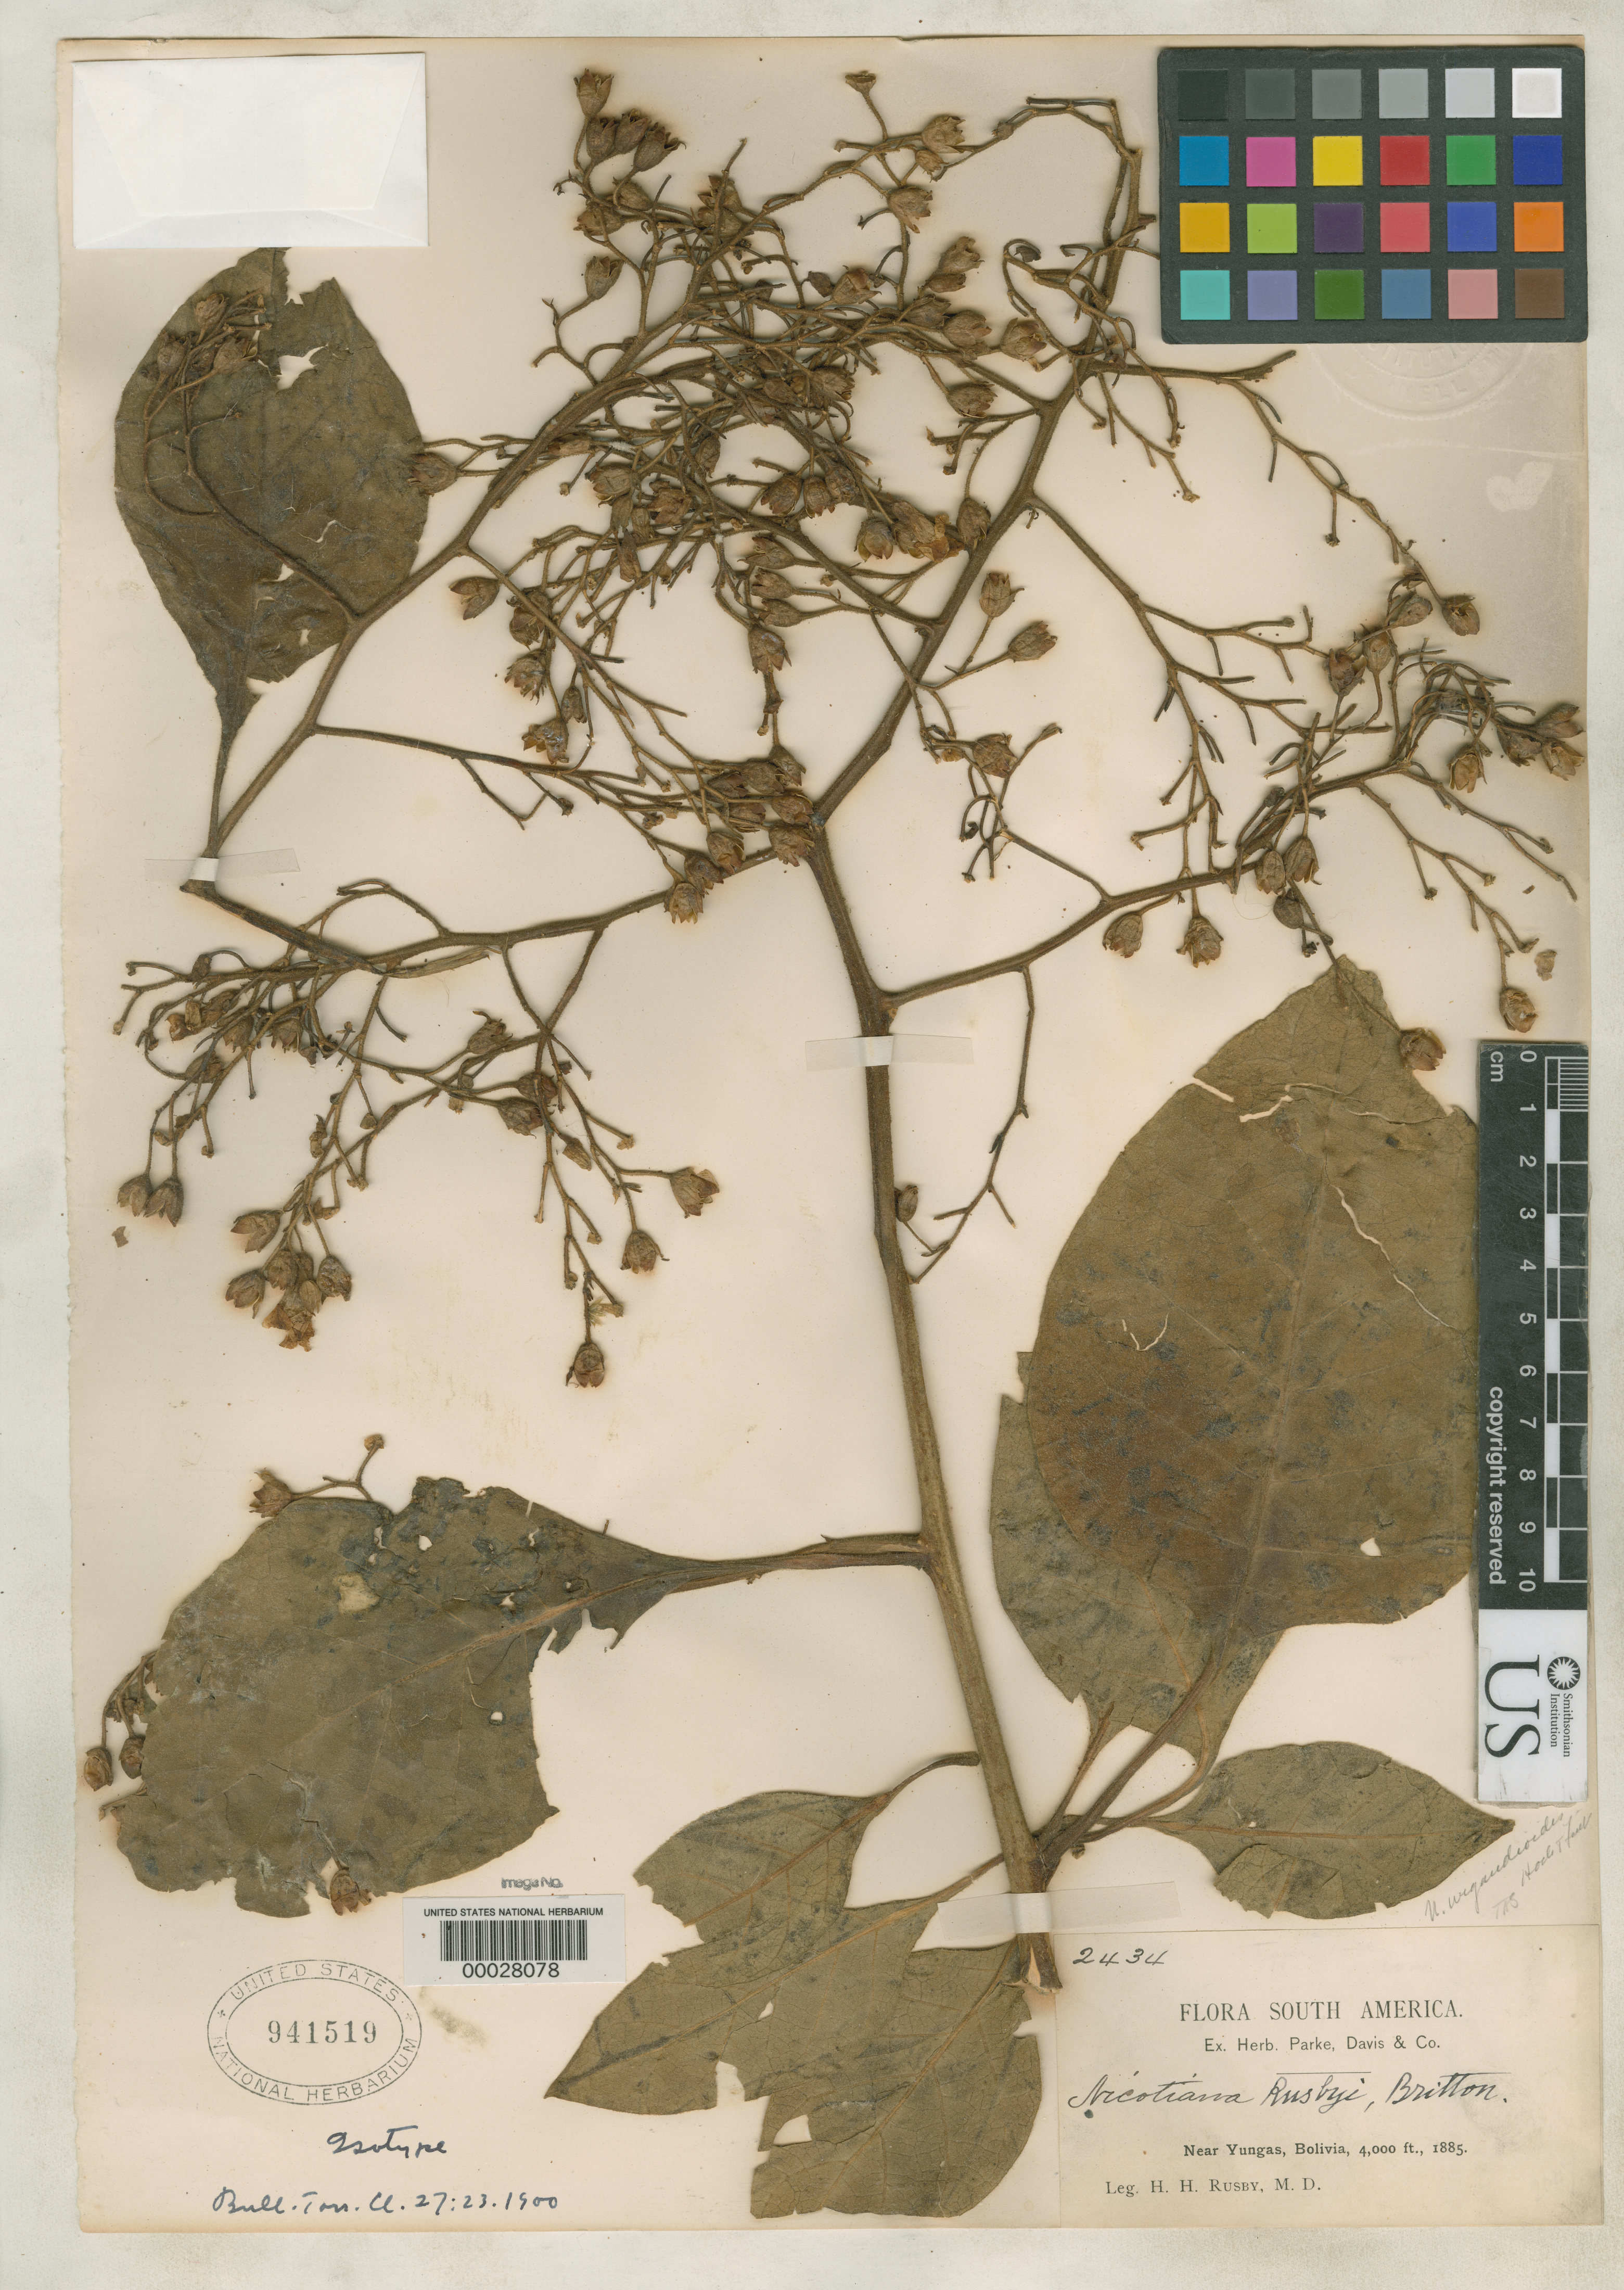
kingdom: Plantae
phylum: Tracheophyta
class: Magnoliopsida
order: Solanales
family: Solanaceae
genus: Nicotiana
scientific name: Nicotiana rusbyi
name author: Britton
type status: Isotype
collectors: H. H. Rusby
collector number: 2434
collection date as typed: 1885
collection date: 1885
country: Bolivia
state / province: La Paz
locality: Near Yungas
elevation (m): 1219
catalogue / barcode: US 941519